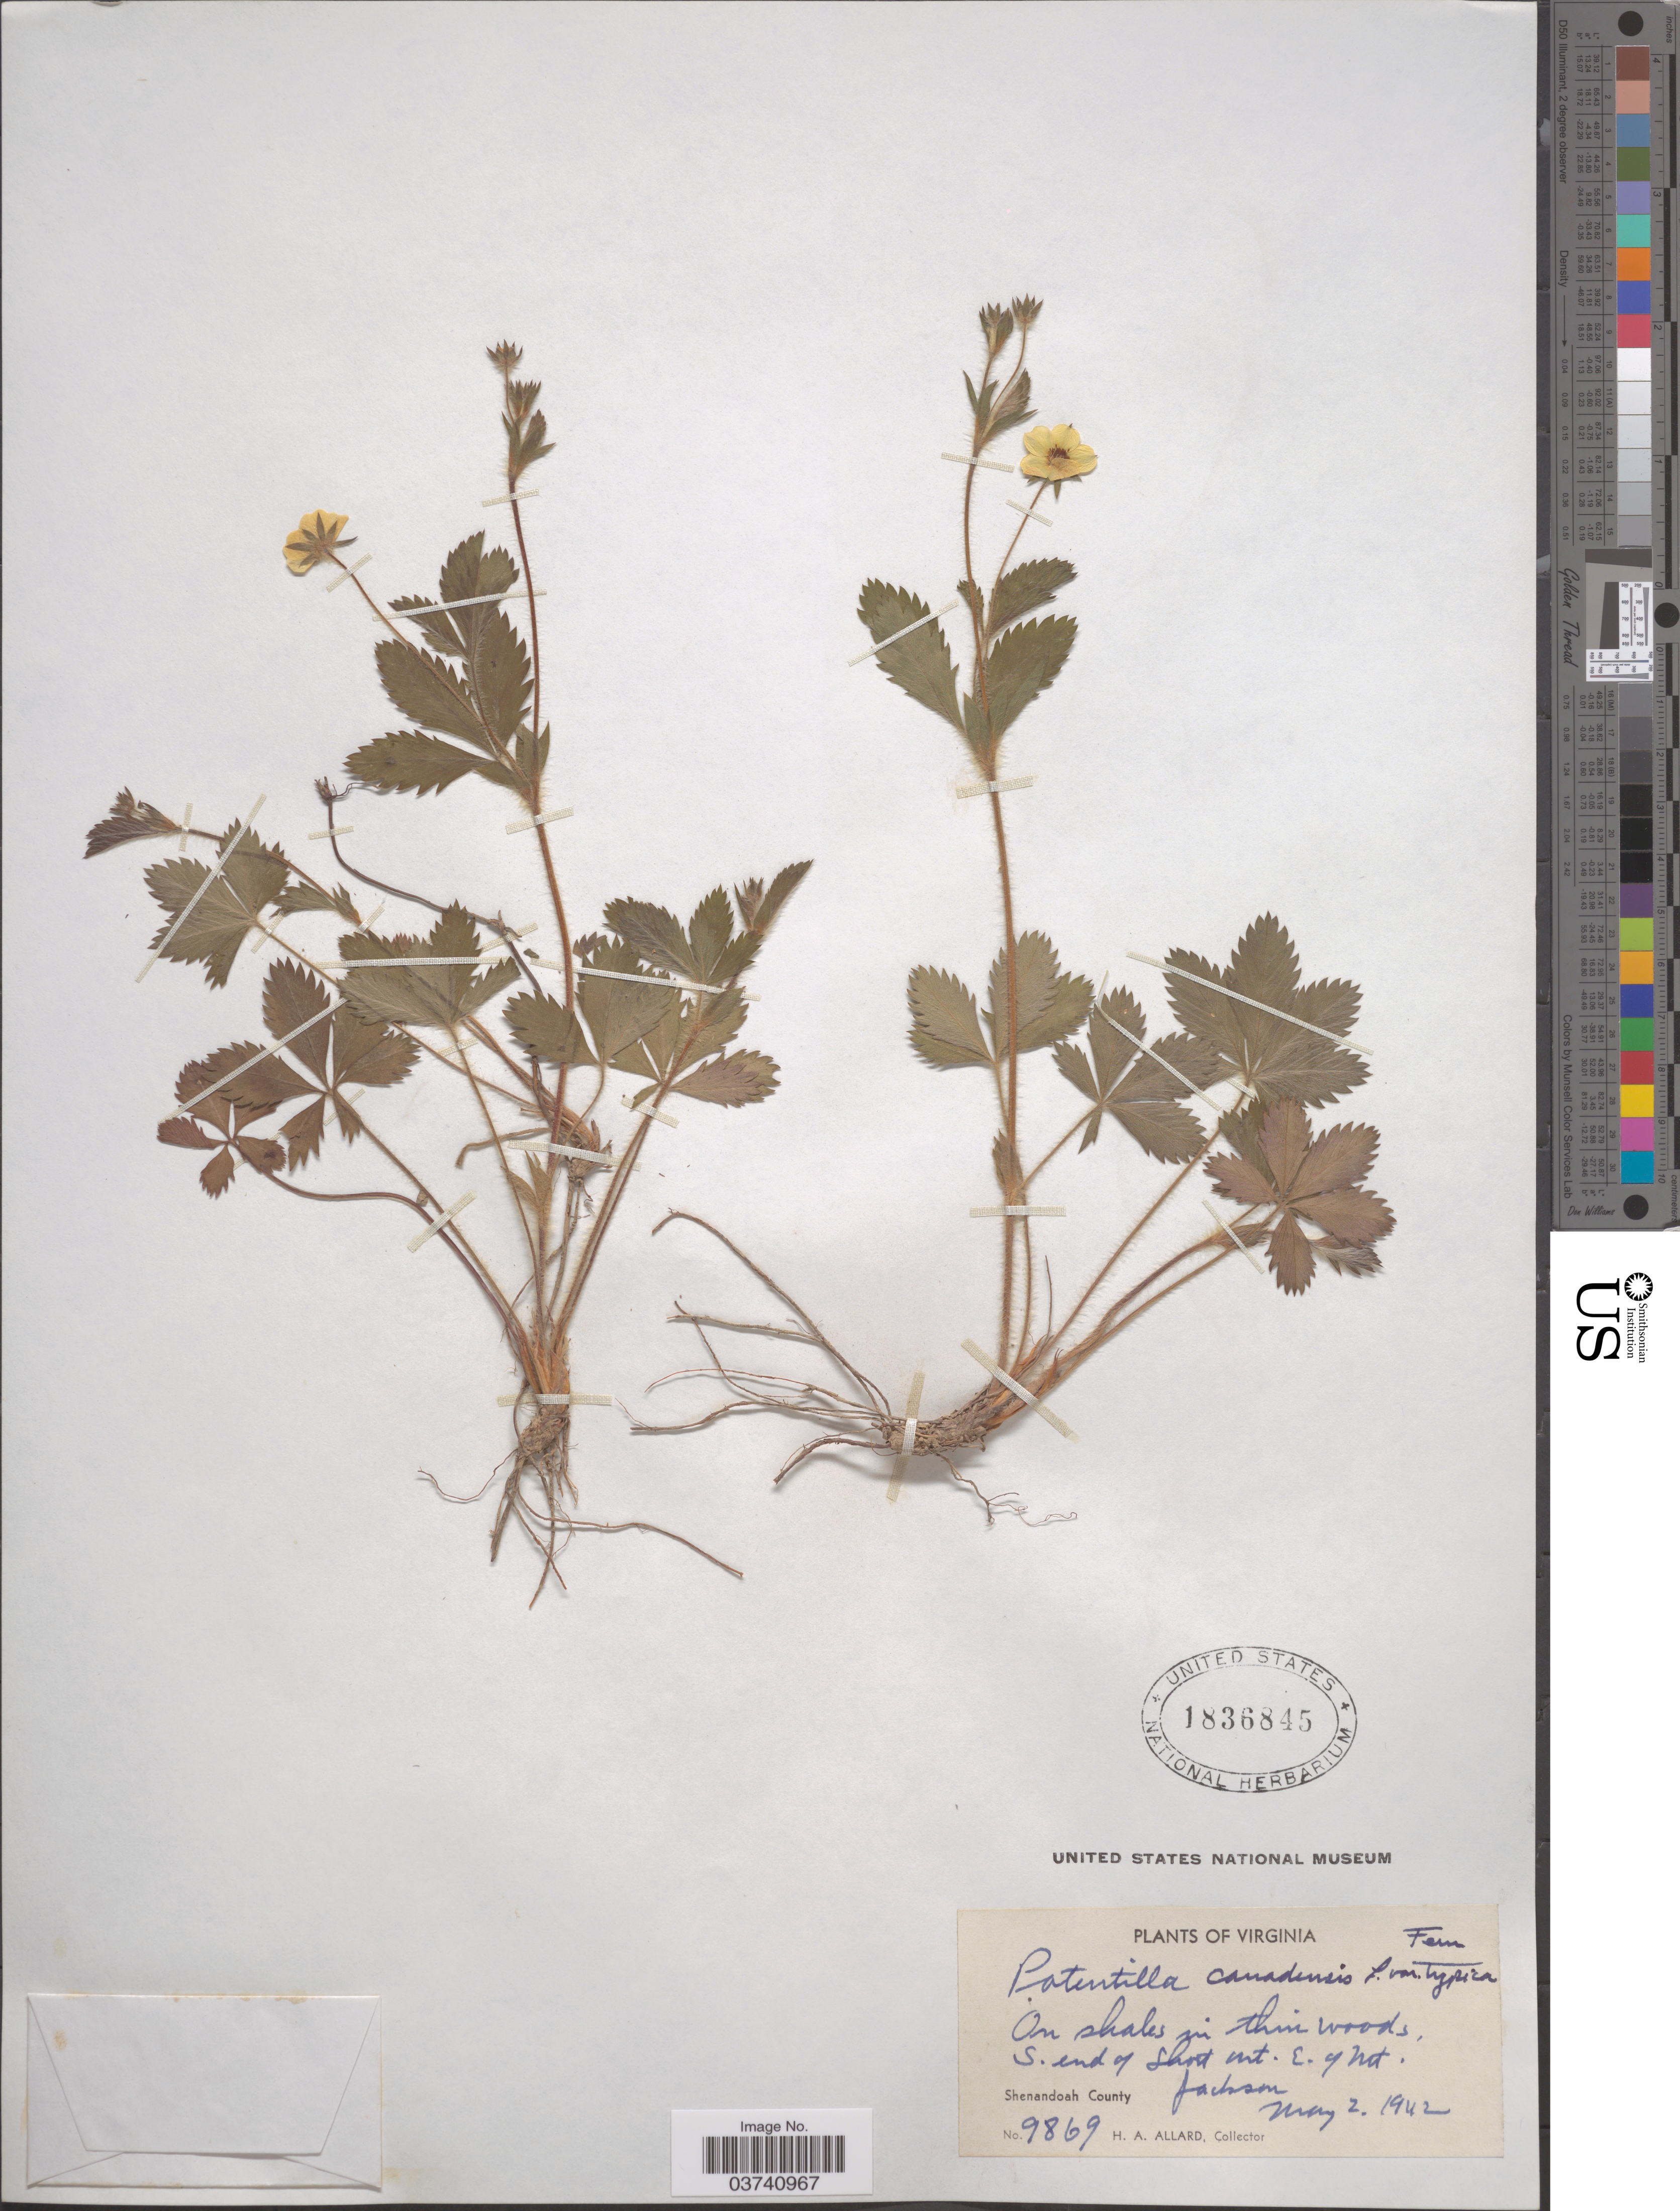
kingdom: Plantae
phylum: Tracheophyta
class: Magnoliopsida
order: Rosales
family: Rosaceae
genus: Potentilla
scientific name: Potentilla canadensis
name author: L.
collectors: H. A. Allard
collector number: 9869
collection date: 1942-05-02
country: United States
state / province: Virginia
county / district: Shenandoah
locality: S. end of Short Mt. E. of Mt. Jackson. Shenandoah County.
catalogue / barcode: US 1836845